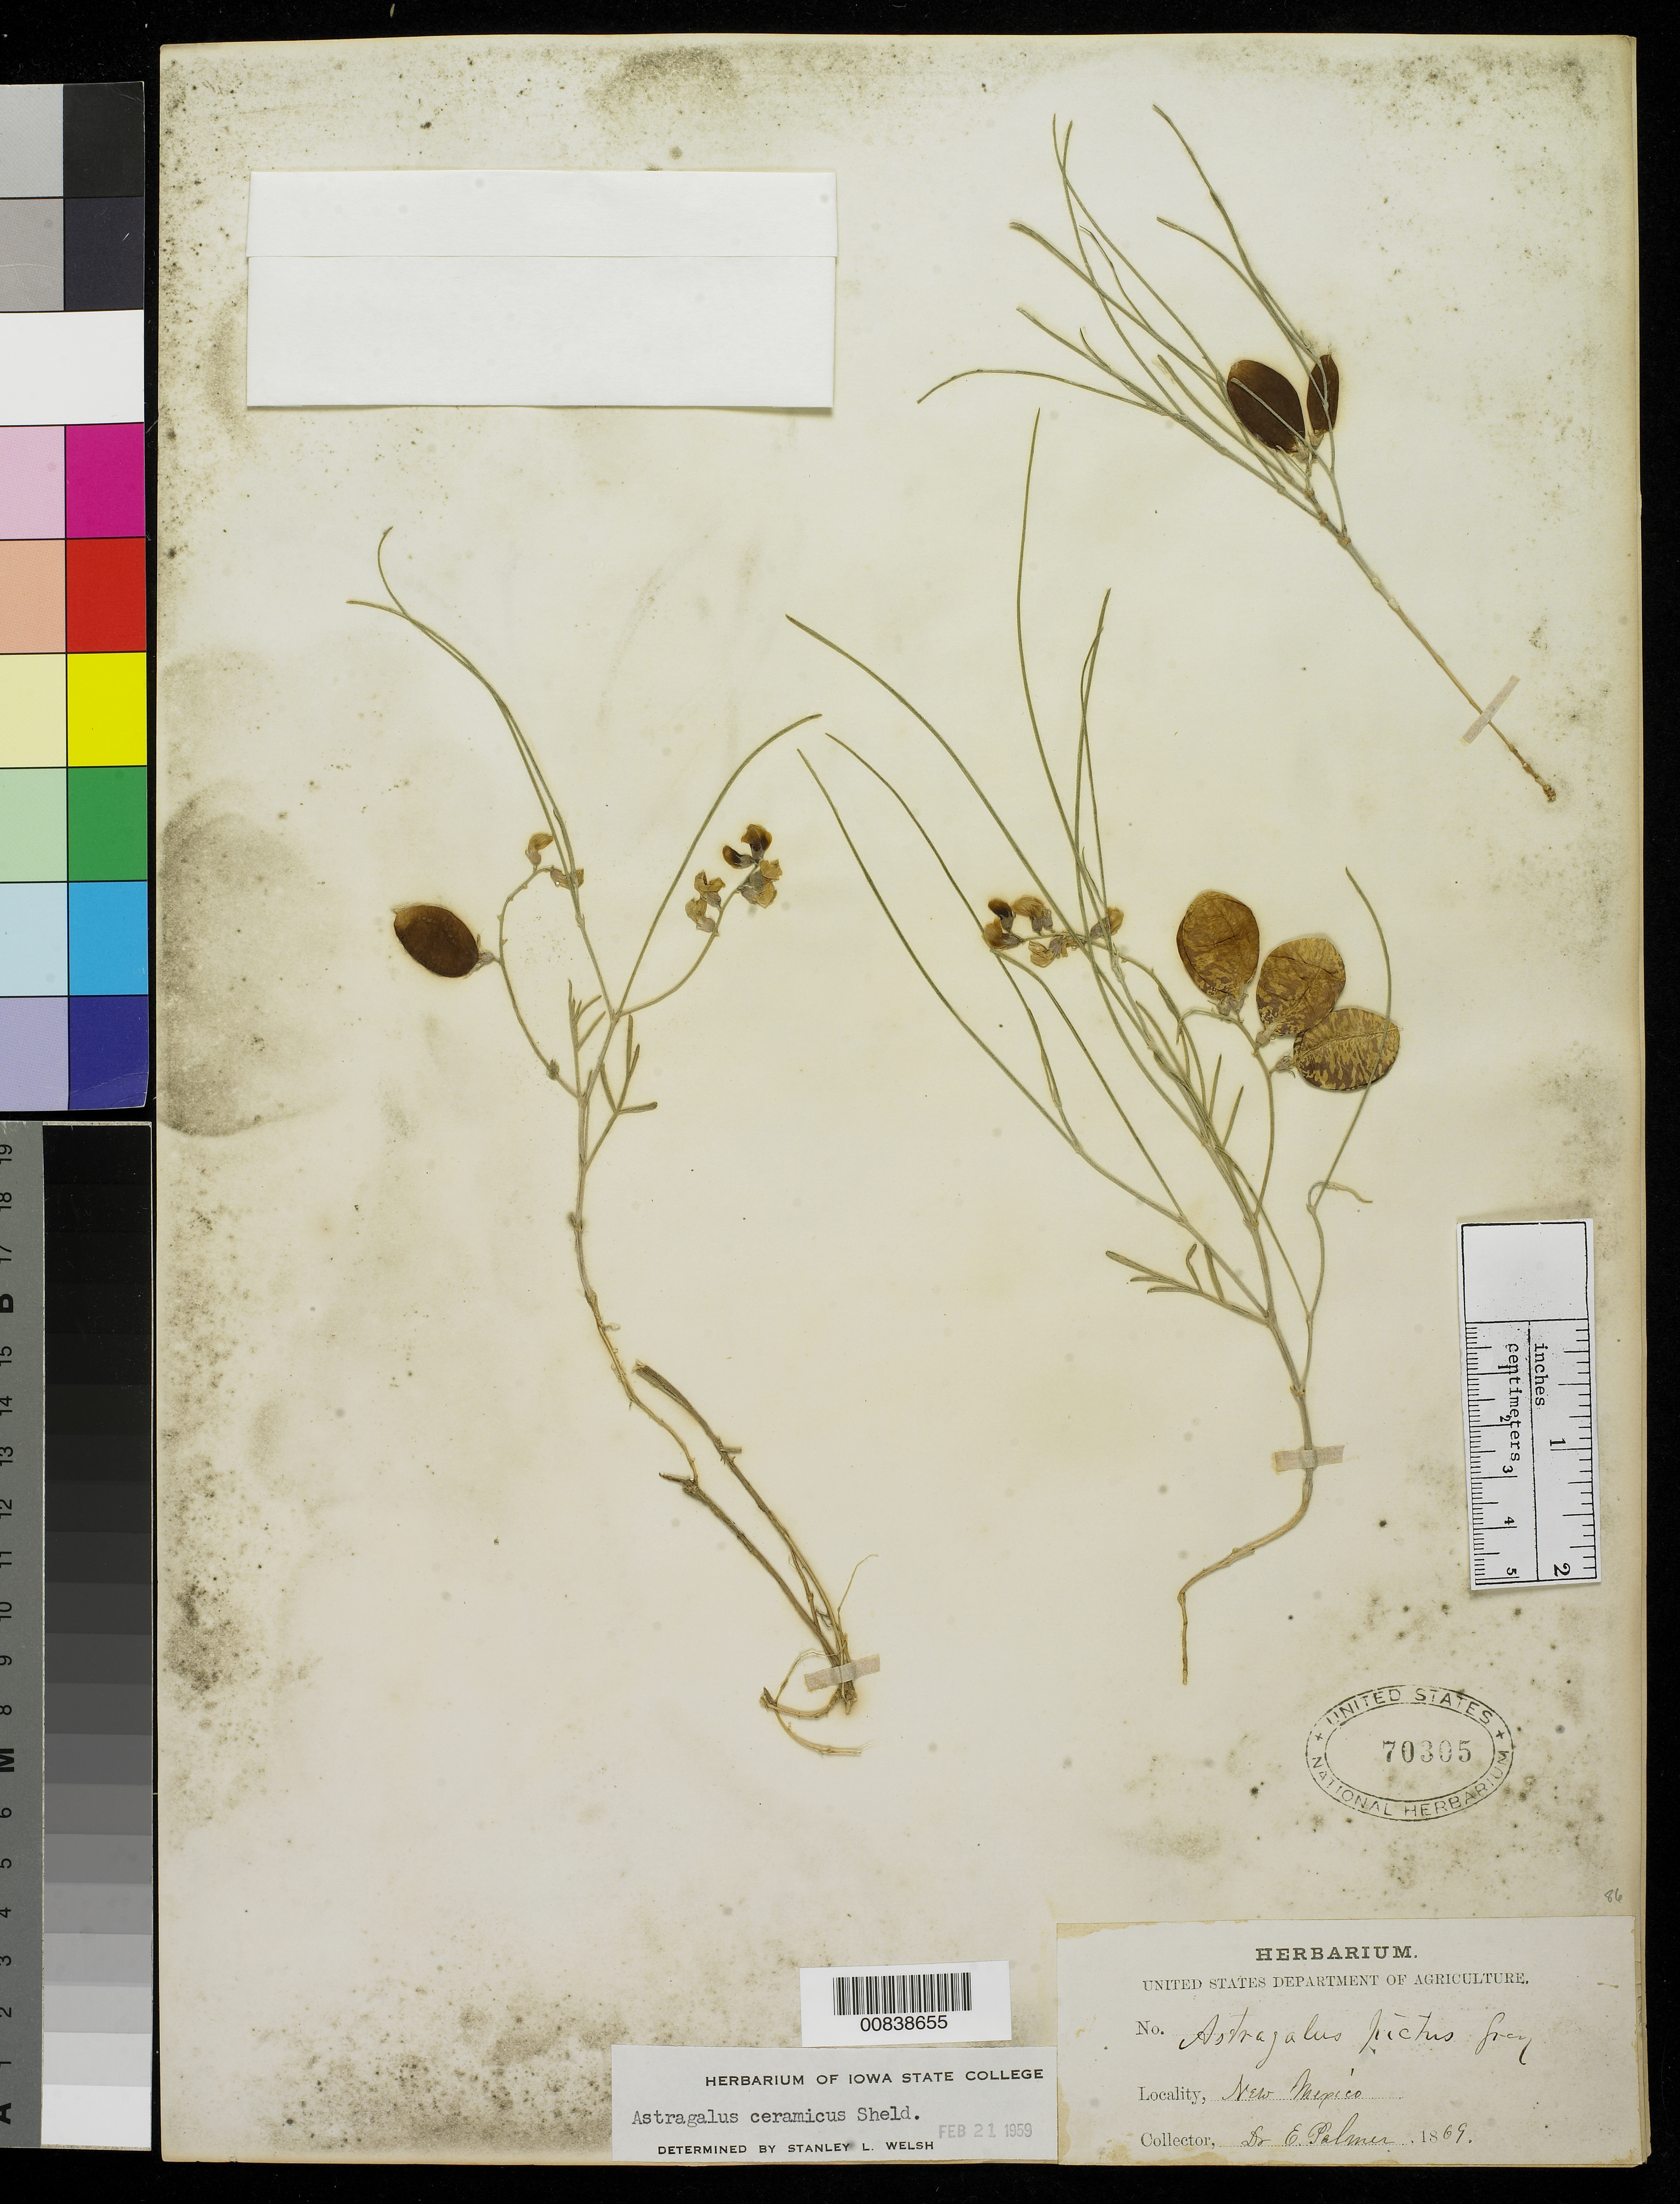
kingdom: Plantae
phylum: Tracheophyta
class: Magnoliopsida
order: Fabales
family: Fabaceae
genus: Astragalus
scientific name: Astragalus ceramicus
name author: E. Sheld.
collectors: E. Palmer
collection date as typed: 1869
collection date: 1869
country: United States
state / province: New Mexico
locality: New Mexico.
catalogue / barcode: US 70305